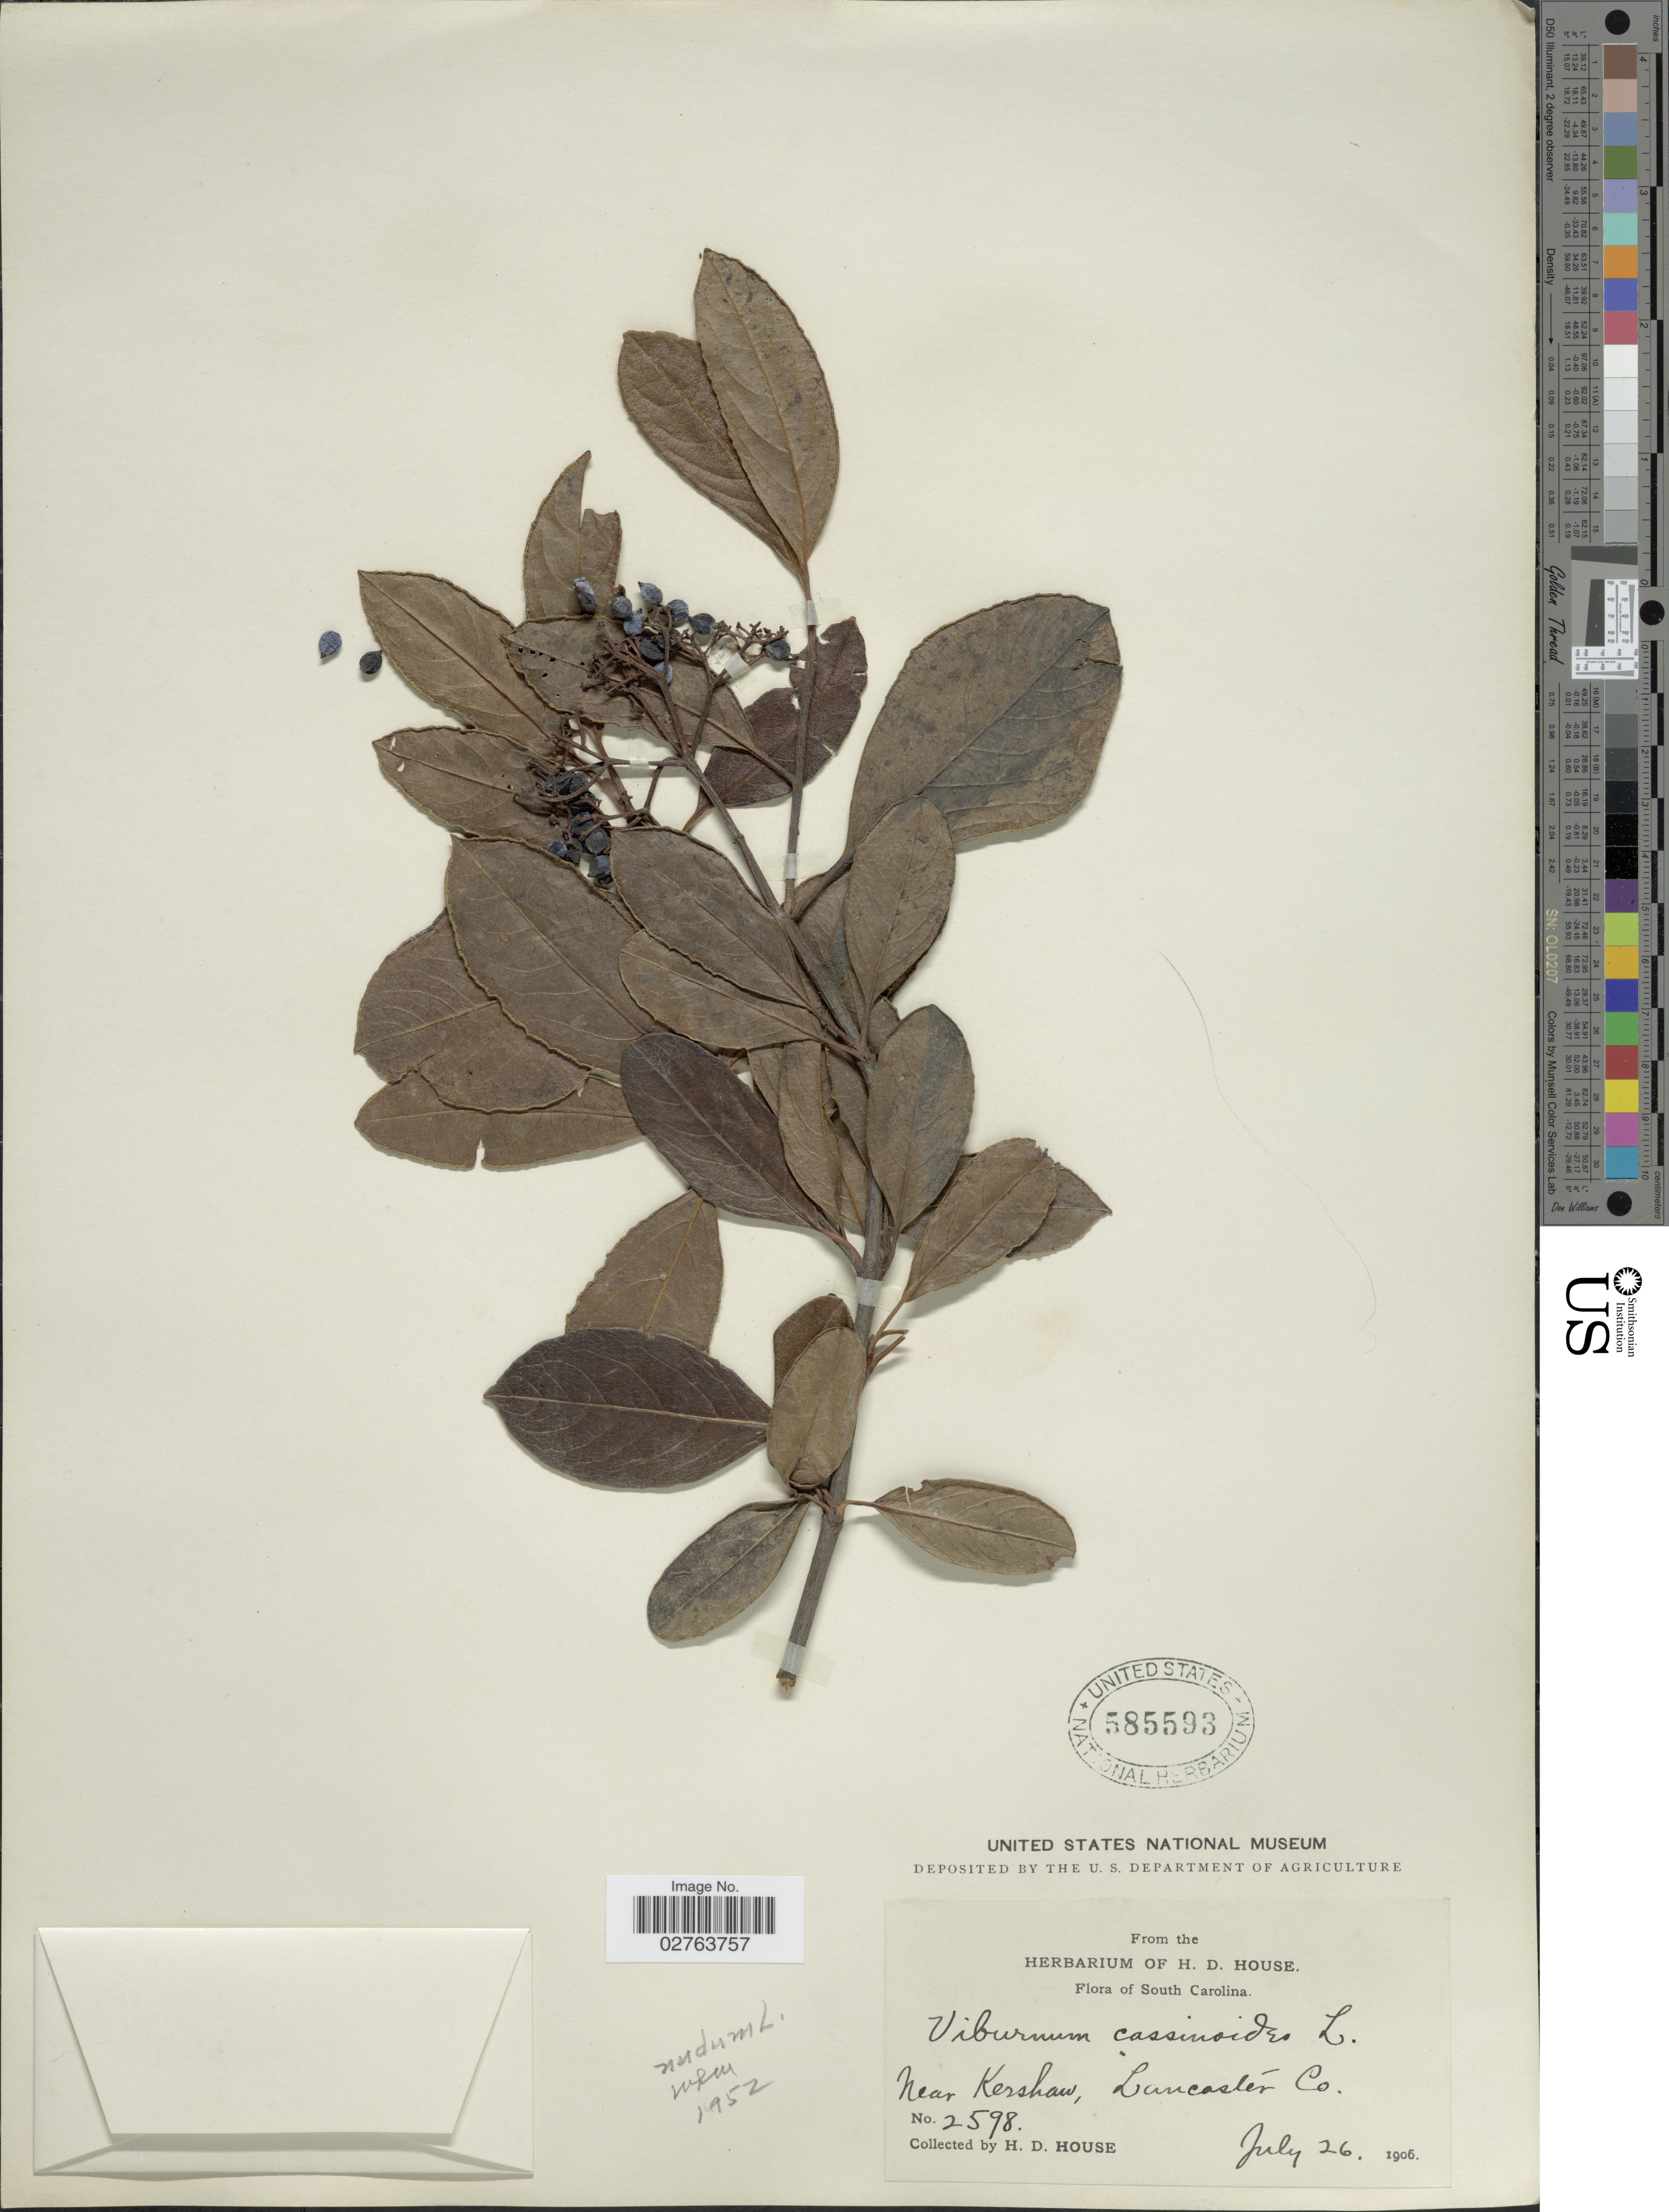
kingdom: Plantae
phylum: Tracheophyta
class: Magnoliopsida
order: Dipsacales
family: Viburnaceae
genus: Viburnum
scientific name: Viburnum nudum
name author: L.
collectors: H. D. House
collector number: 2598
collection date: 1906-07-26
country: United States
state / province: South Carolina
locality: Near Kershaw, Lancester Co.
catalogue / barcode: US 585593